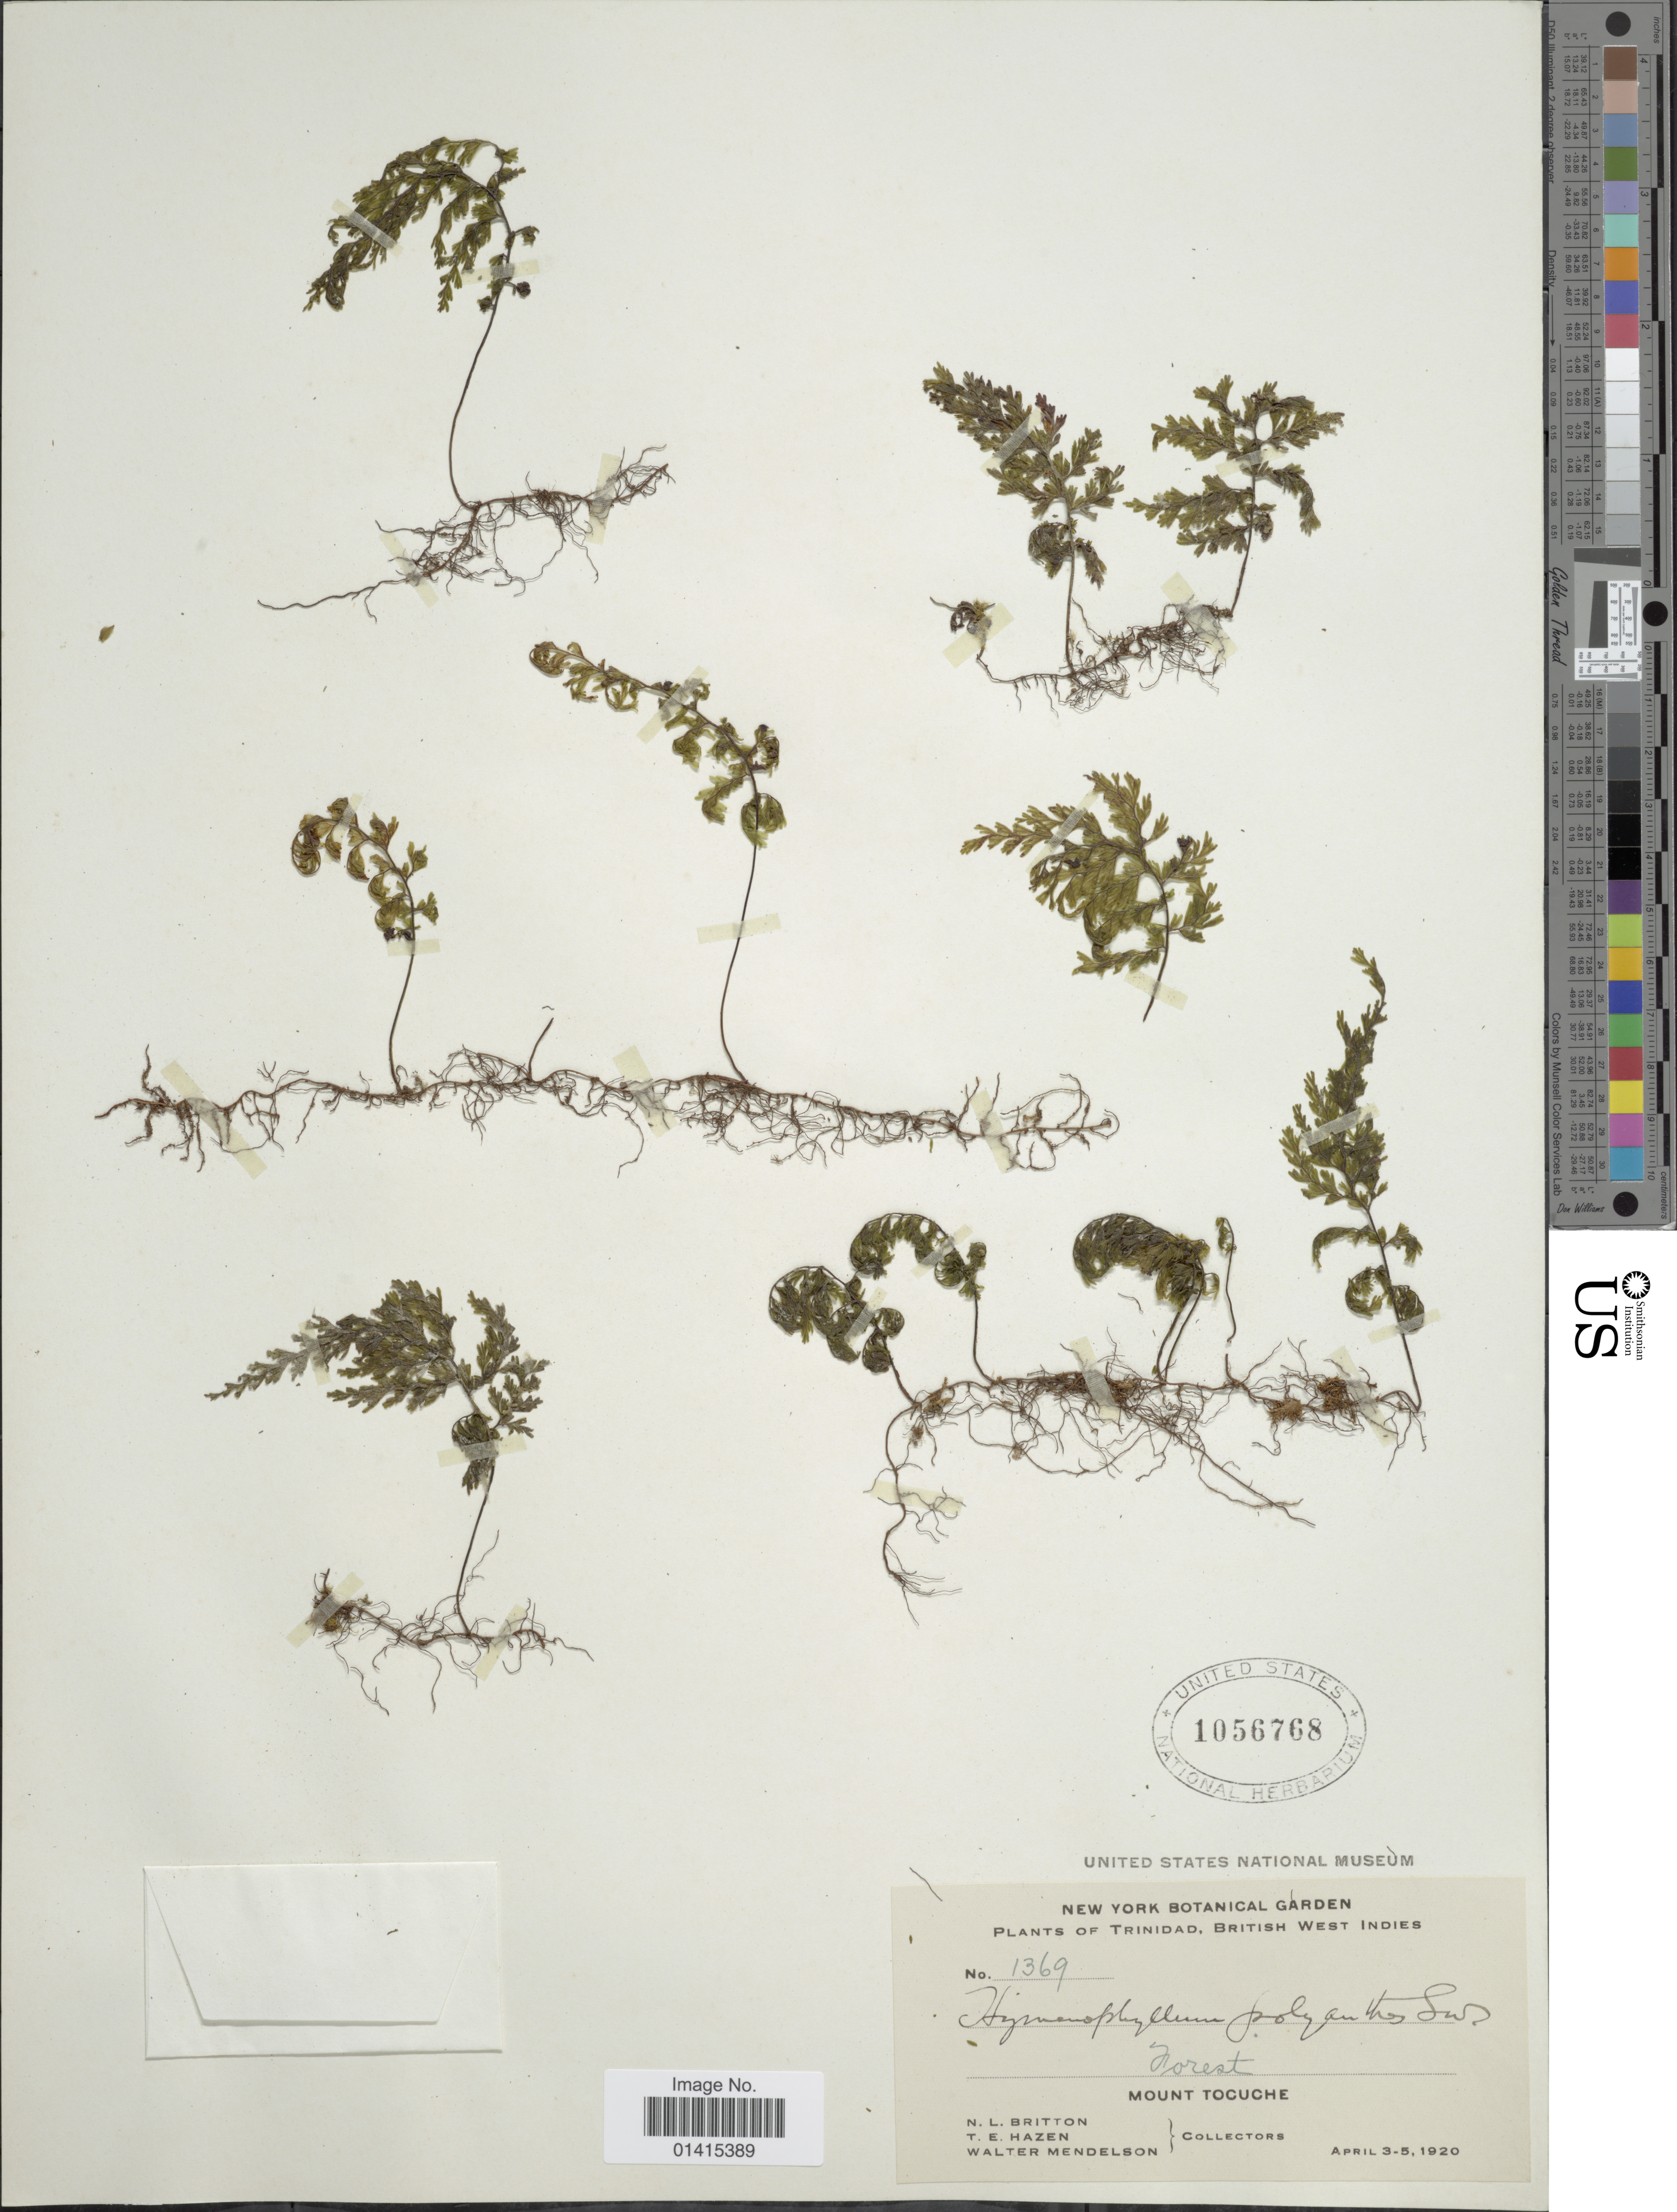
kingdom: Plantae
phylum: Tracheophyta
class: Polypodiopsida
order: Hymenophyllales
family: Hymenophyllaceae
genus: Hymenophyllum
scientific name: Hymenophyllum polyanthos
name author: (Sw.) Sw.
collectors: N. Britton, T. E. Hazen & W. Mendelson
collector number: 1369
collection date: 1920-04-03/1920-04-05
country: Trinidad and Tobago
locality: Trinidad, British West Indies, Mount Tocuche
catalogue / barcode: US 1056768